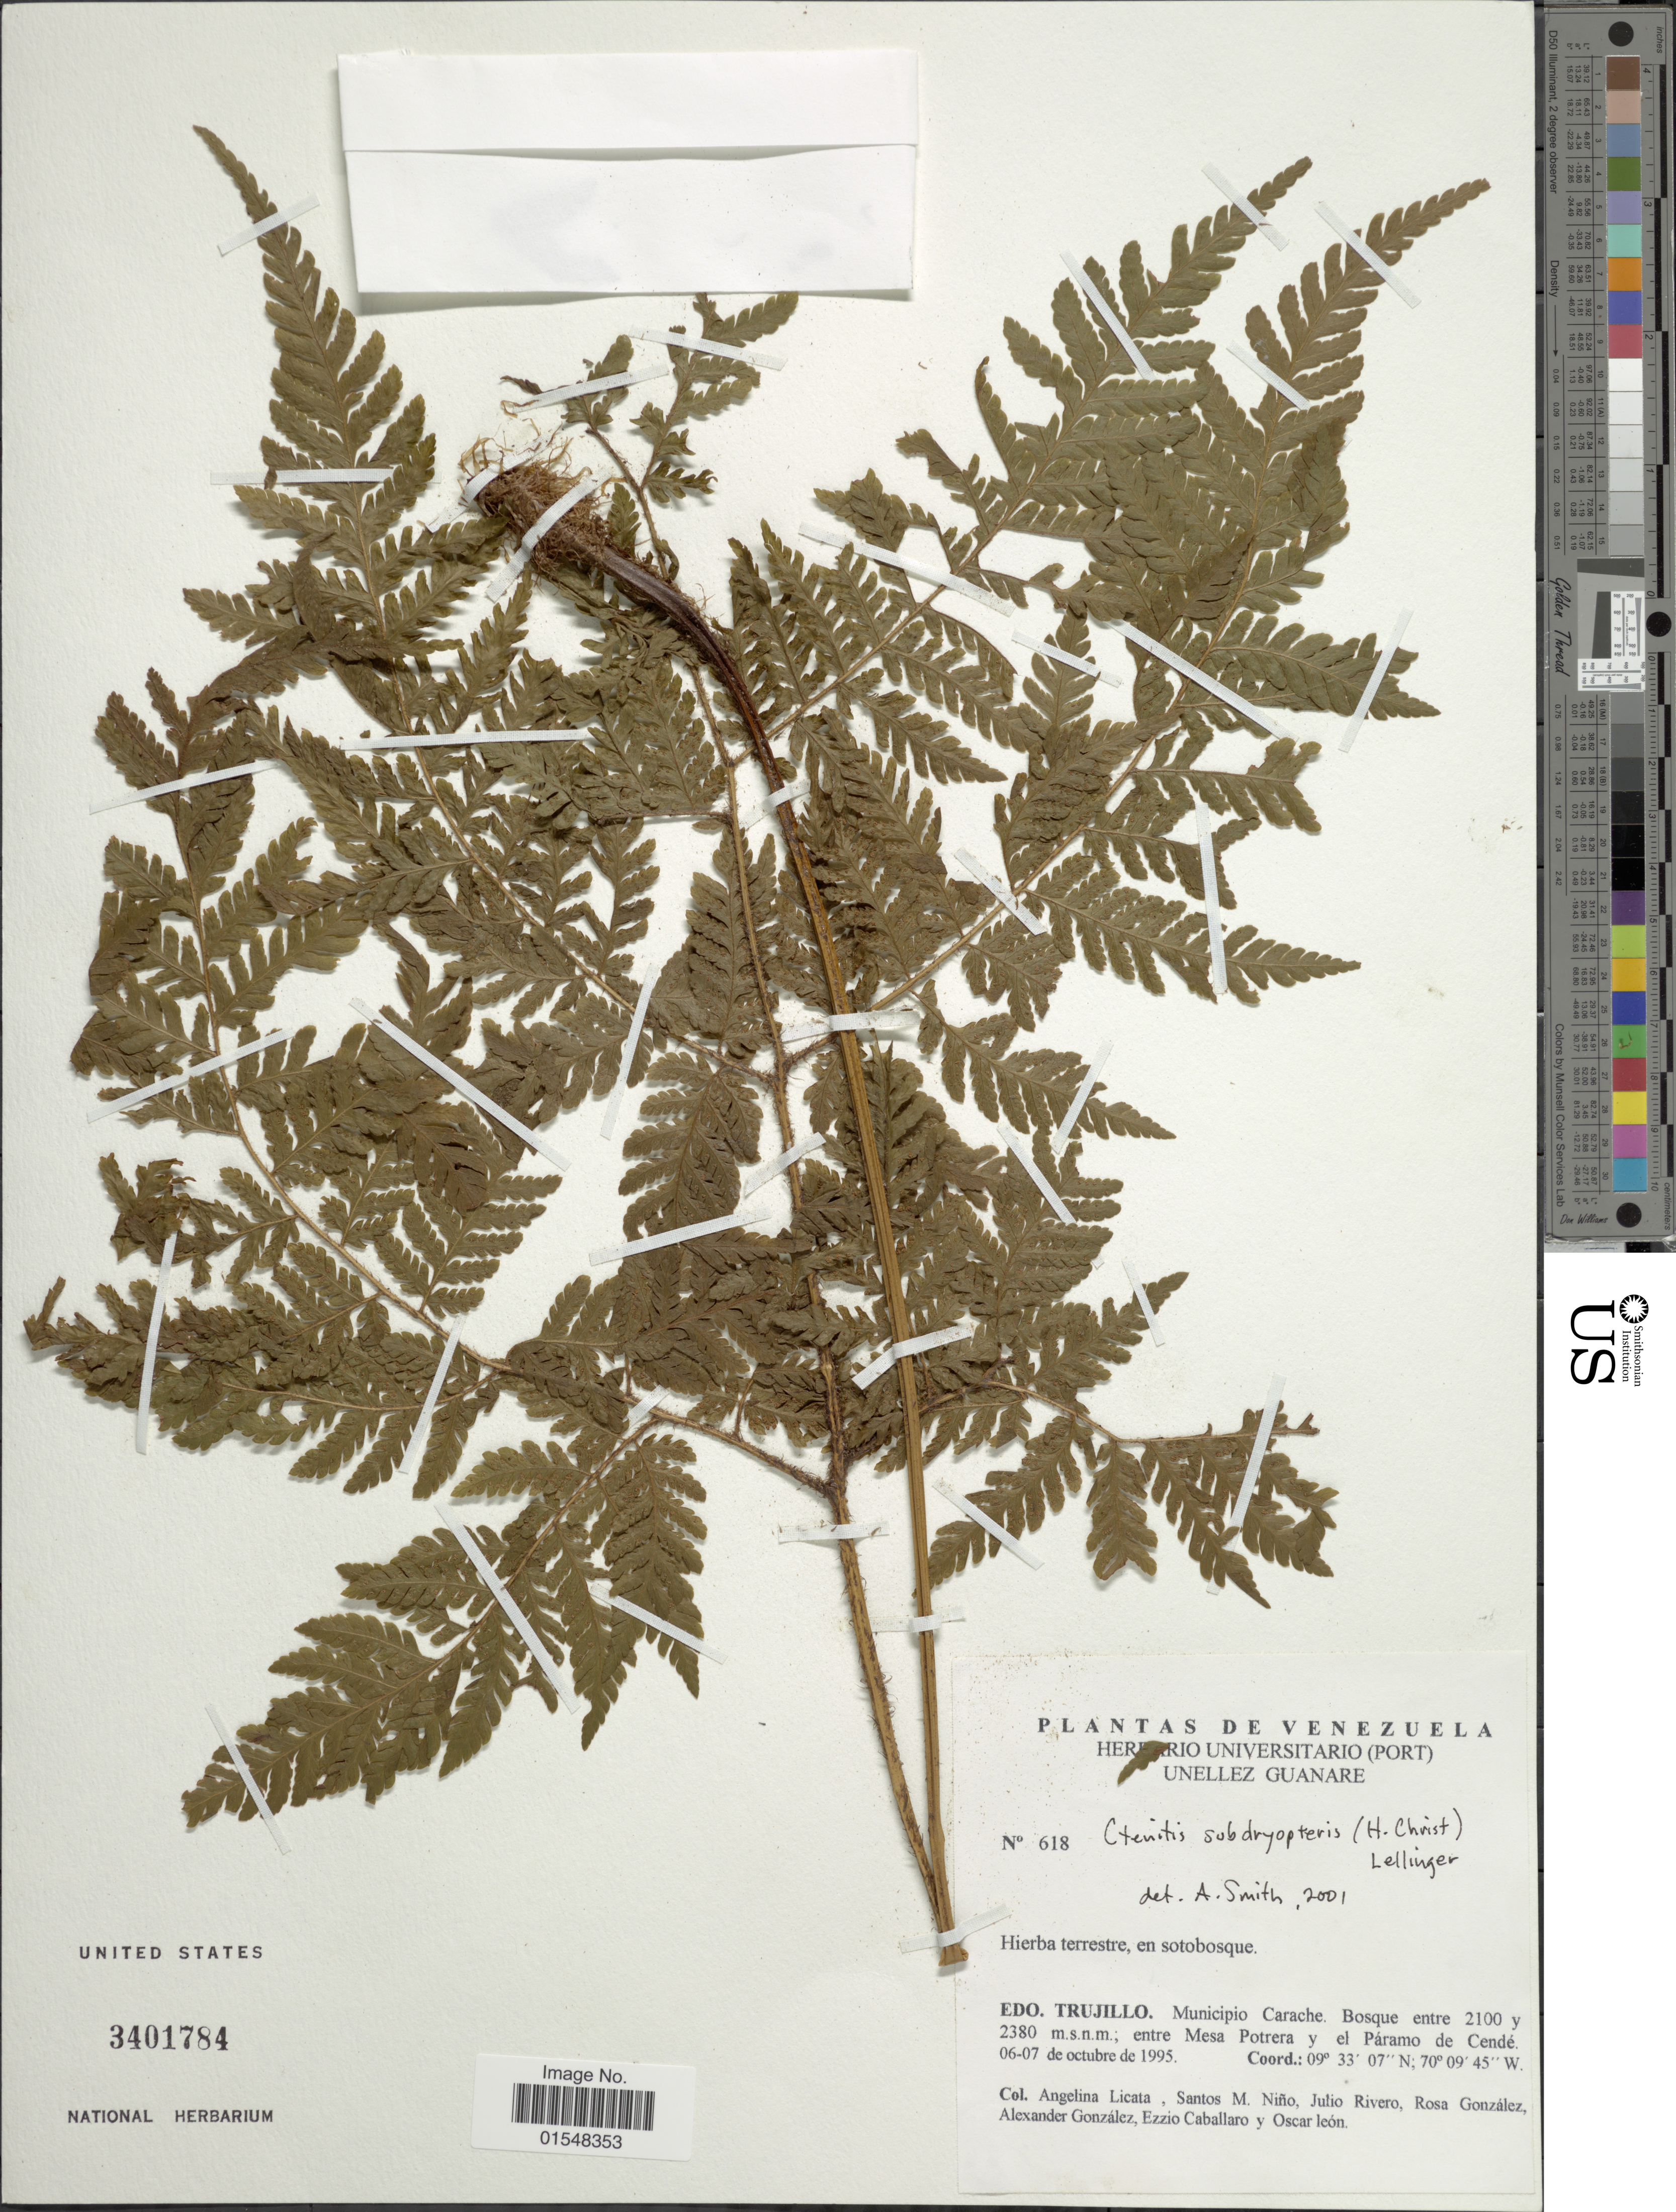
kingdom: Plantae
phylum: Tracheophyta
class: Polypodiopsida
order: Polypodiales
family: Dryopteridaceae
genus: Ctenitis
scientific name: Ctenitis subdryopteris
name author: (Christ) Lellinger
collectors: A. Licata, J. Rivero, R. Gonzalez & A. C. González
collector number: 618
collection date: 1995-10-06/1995-10-07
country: Venezuela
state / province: Trujillo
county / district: Carache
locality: Mesa Potrera y el Páramo de Cendé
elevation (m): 2100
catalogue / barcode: US 3401784